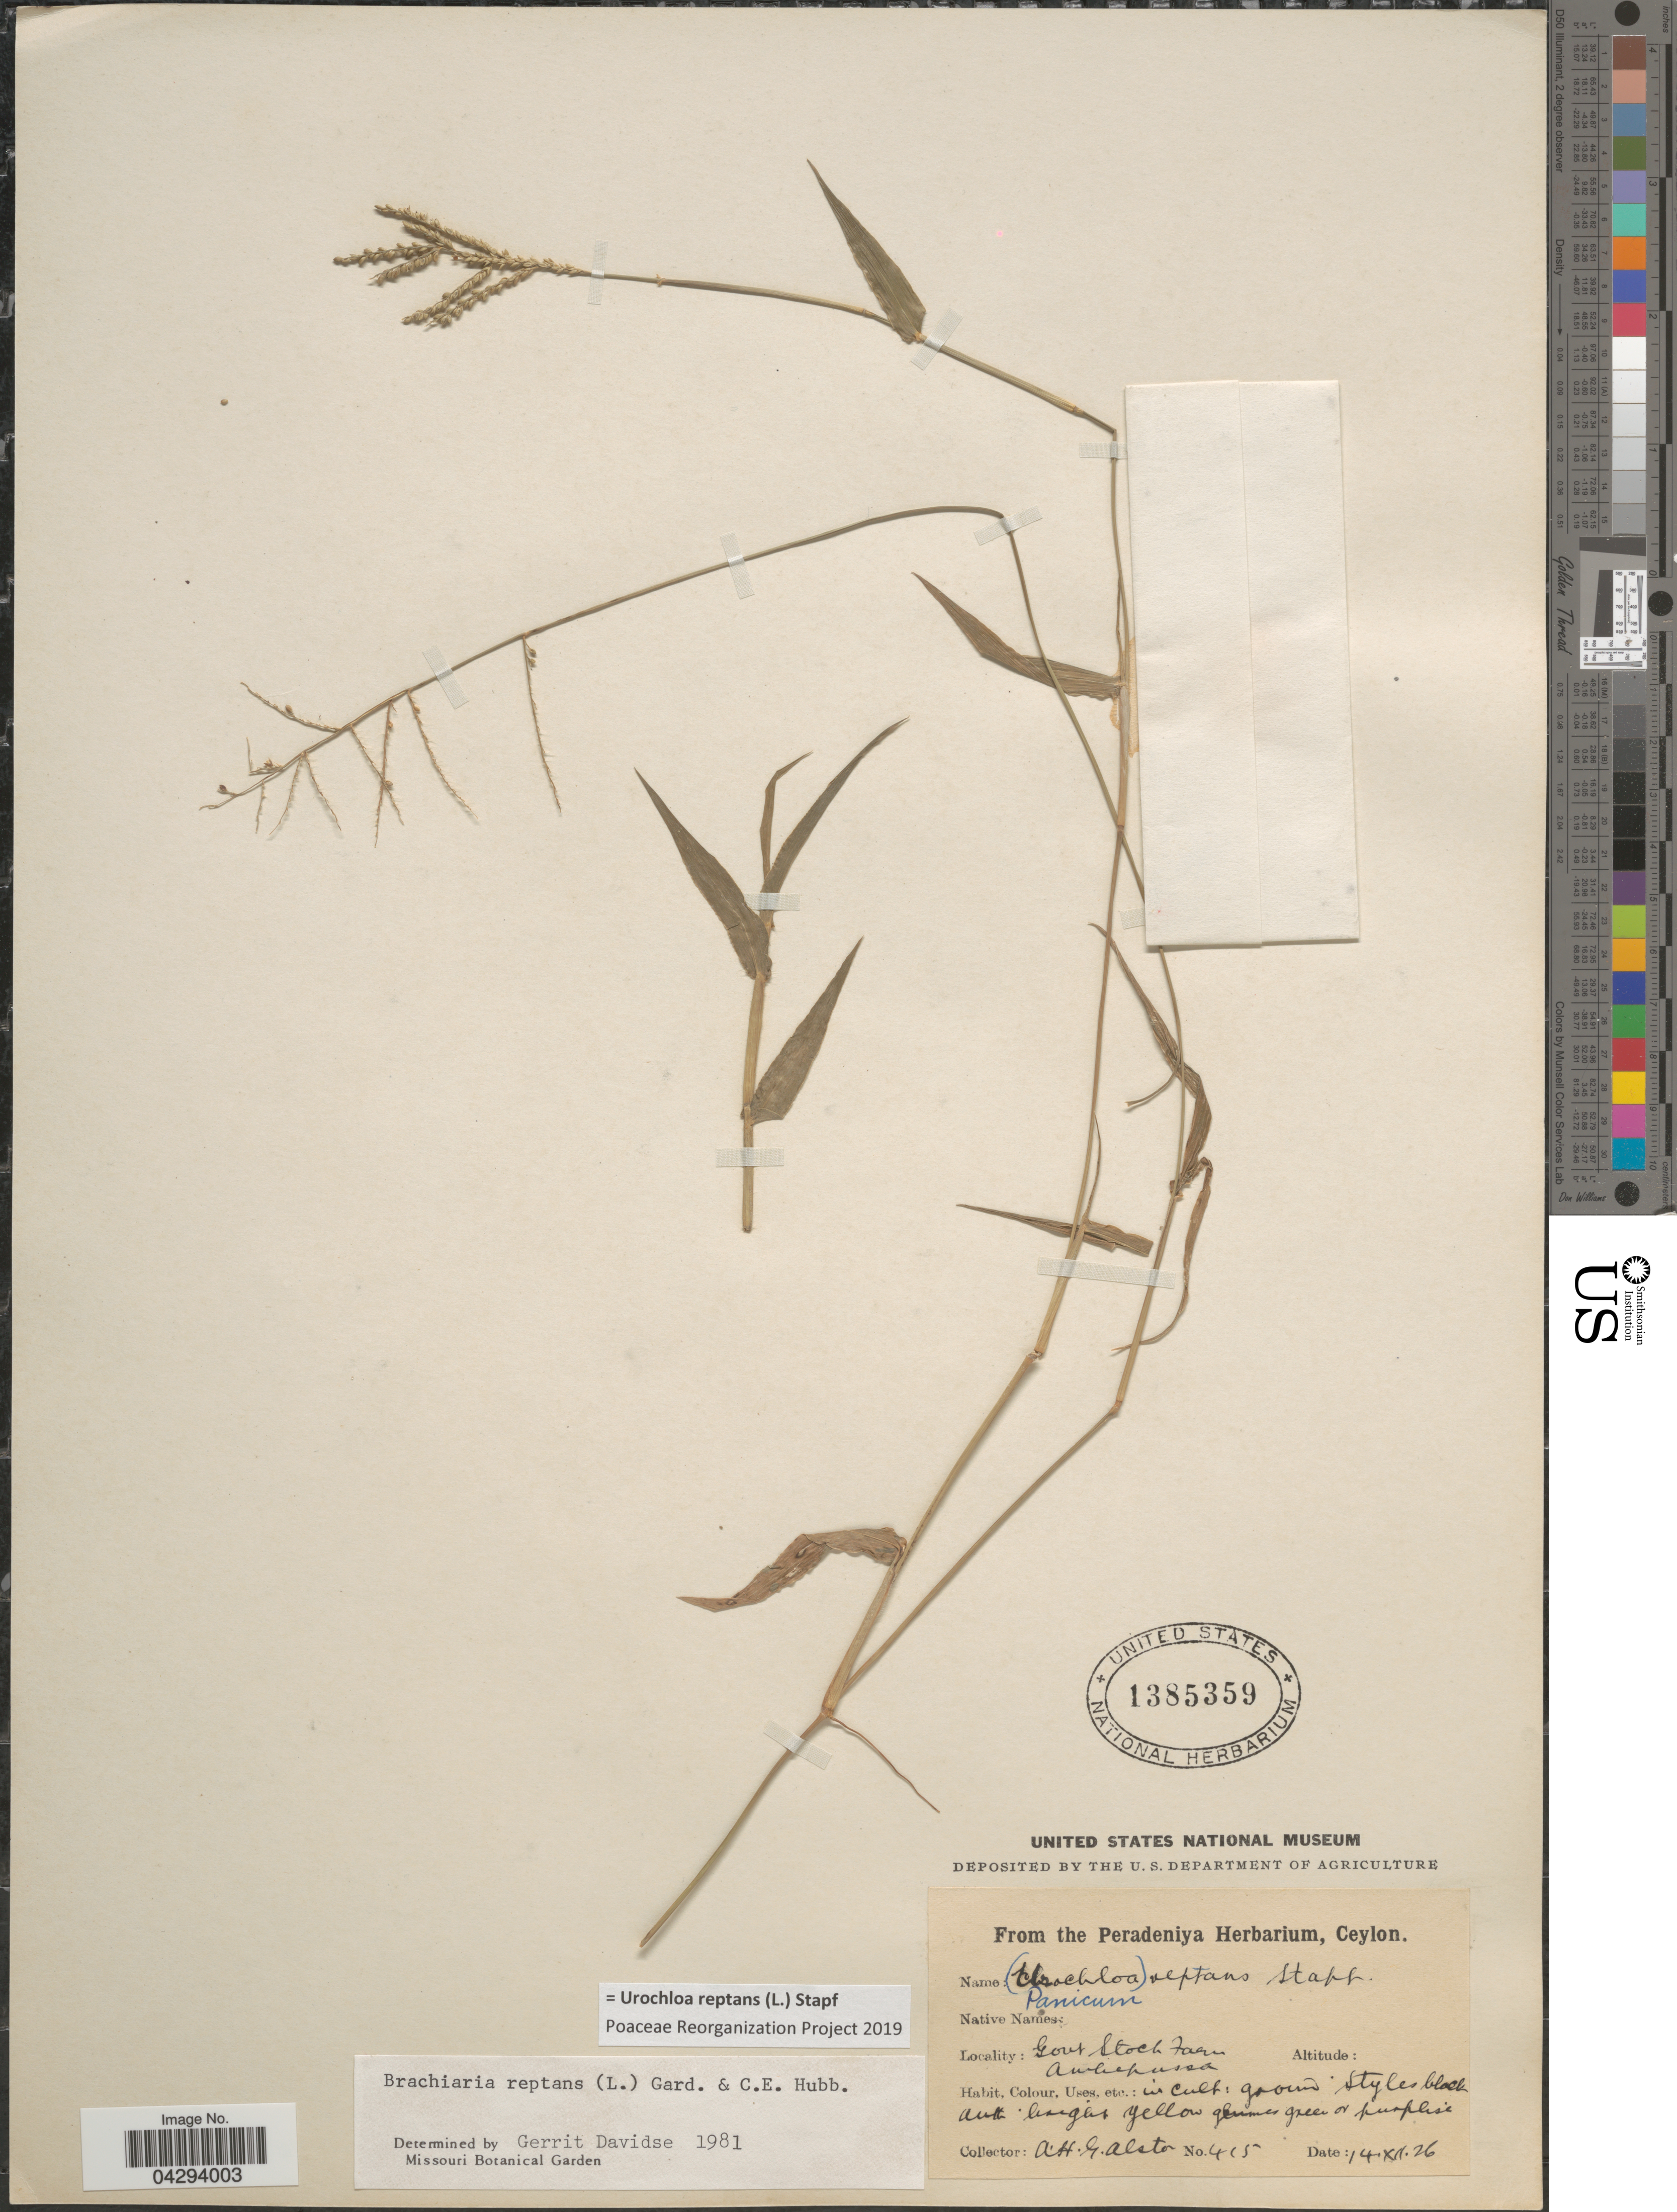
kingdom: Plantae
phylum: Tracheophyta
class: Liliopsida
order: Poales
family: Poaceae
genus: Urochloa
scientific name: Urochloa reptans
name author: (L.) Stapf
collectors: A. H. Alston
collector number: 415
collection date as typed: Transcribed d/m/y: 14/12/26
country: Sri Lanka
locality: Govt Stock Farm. Awkekussa.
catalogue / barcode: US 1385359